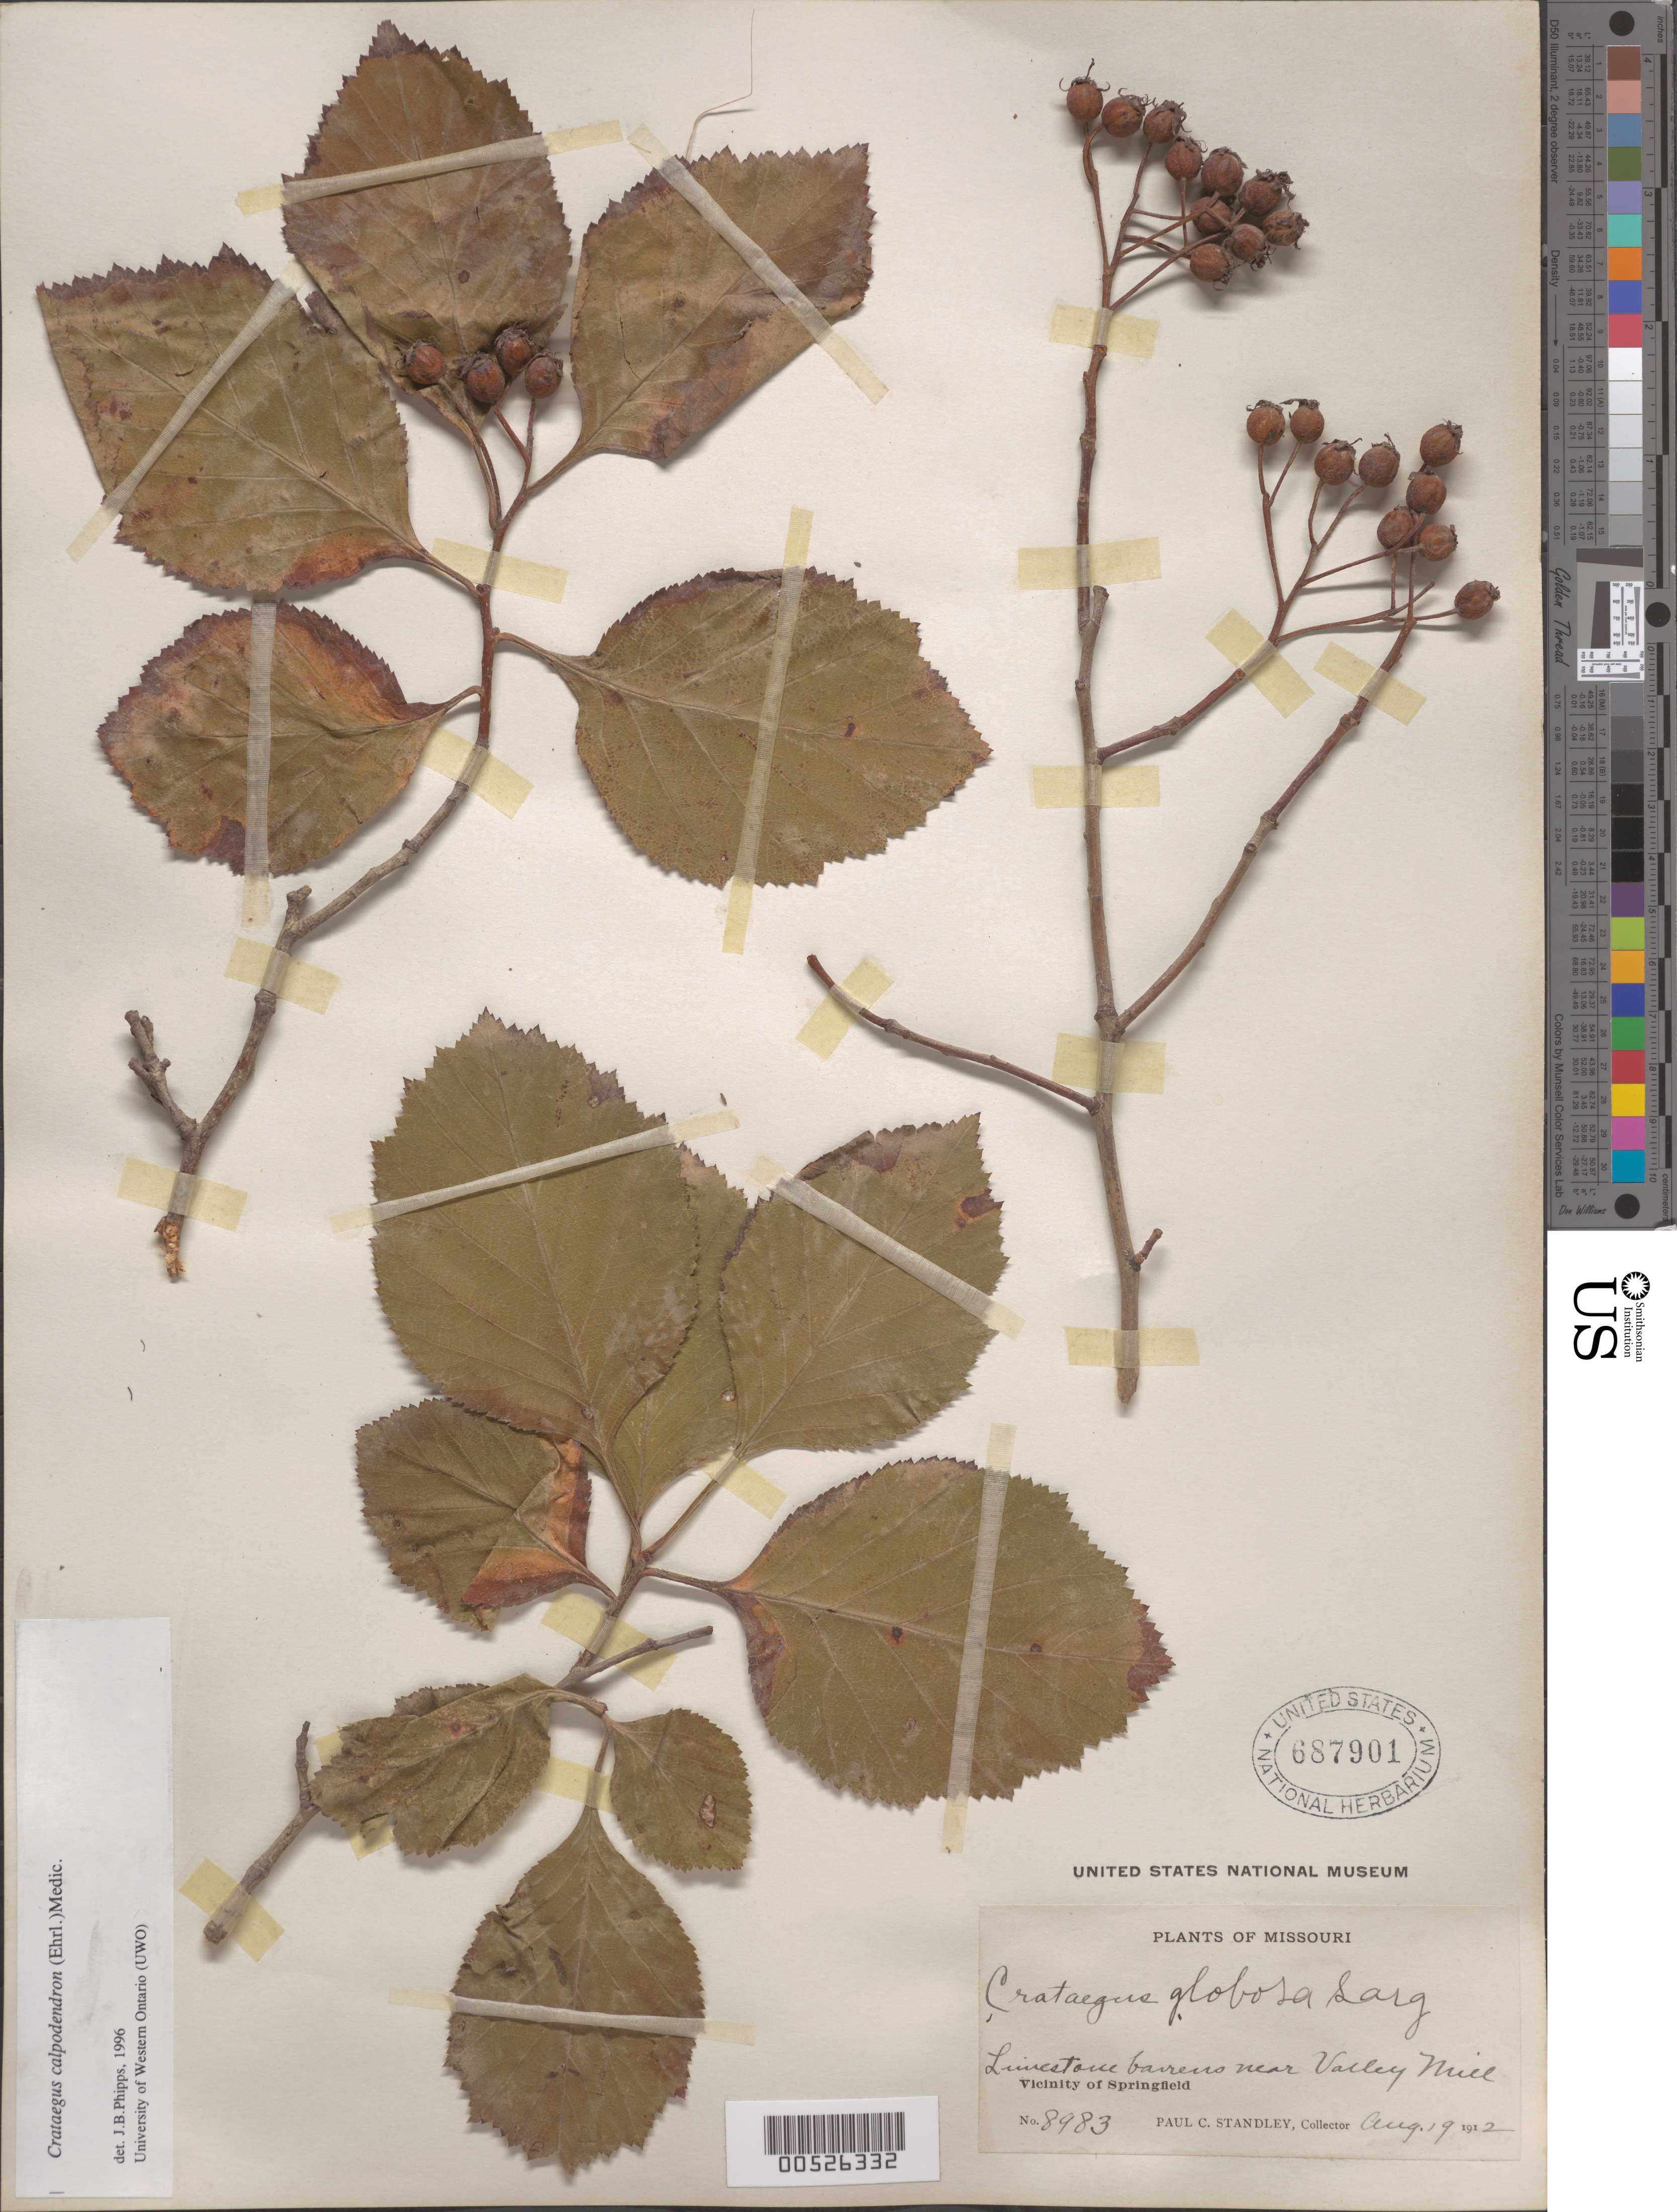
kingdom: Plantae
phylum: Tracheophyta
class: Magnoliopsida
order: Rosales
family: Rosaceae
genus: Crataegus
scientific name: Crataegus calpodendron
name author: (Ehrh.) Medik.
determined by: Phipps, James B., (UWO), University of Western Ontario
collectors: P. C. Standley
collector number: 8983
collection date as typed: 19 Aug 1912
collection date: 1912-08-19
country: United States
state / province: Missouri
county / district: Greene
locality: Near Valley Mill, vicinity of Springfield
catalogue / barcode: US 687901